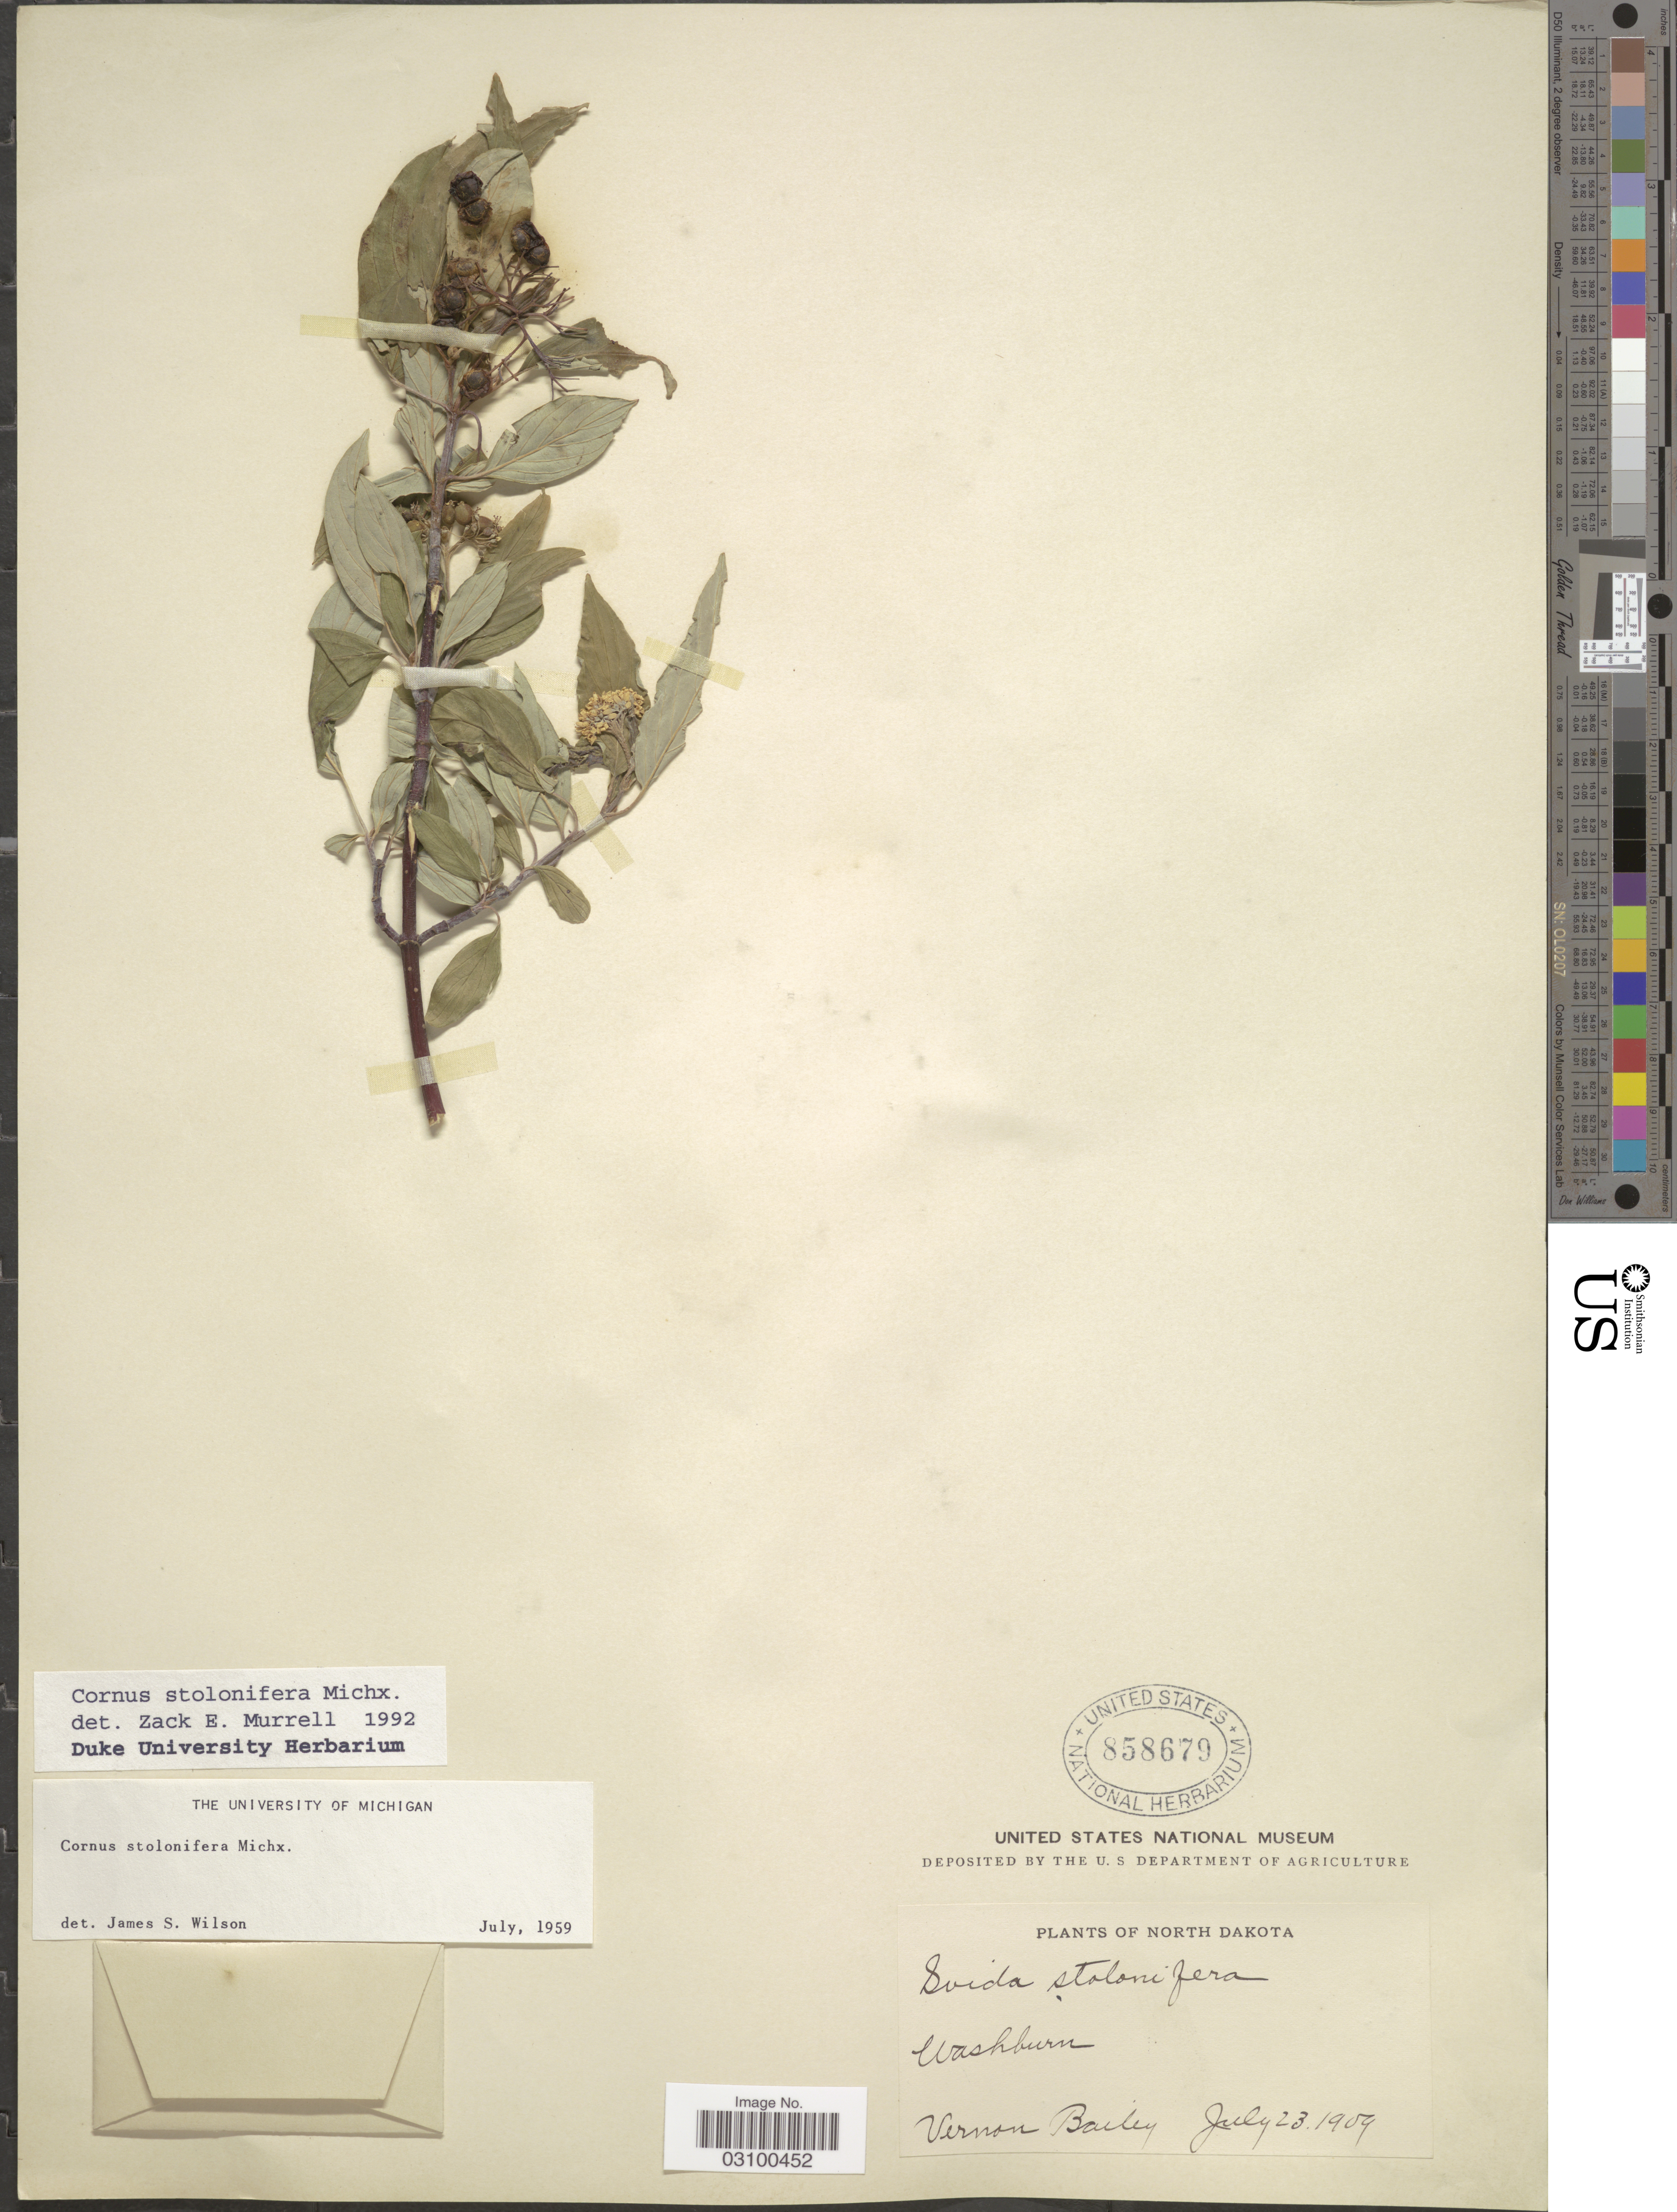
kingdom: Plantae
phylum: Tracheophyta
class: Magnoliopsida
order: Cornales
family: Cornaceae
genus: Cornus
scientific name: Cornus sericea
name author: L.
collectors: V. O. Bailey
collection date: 1909-07-23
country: United States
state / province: North Dakota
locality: Washburn.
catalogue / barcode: US 858679